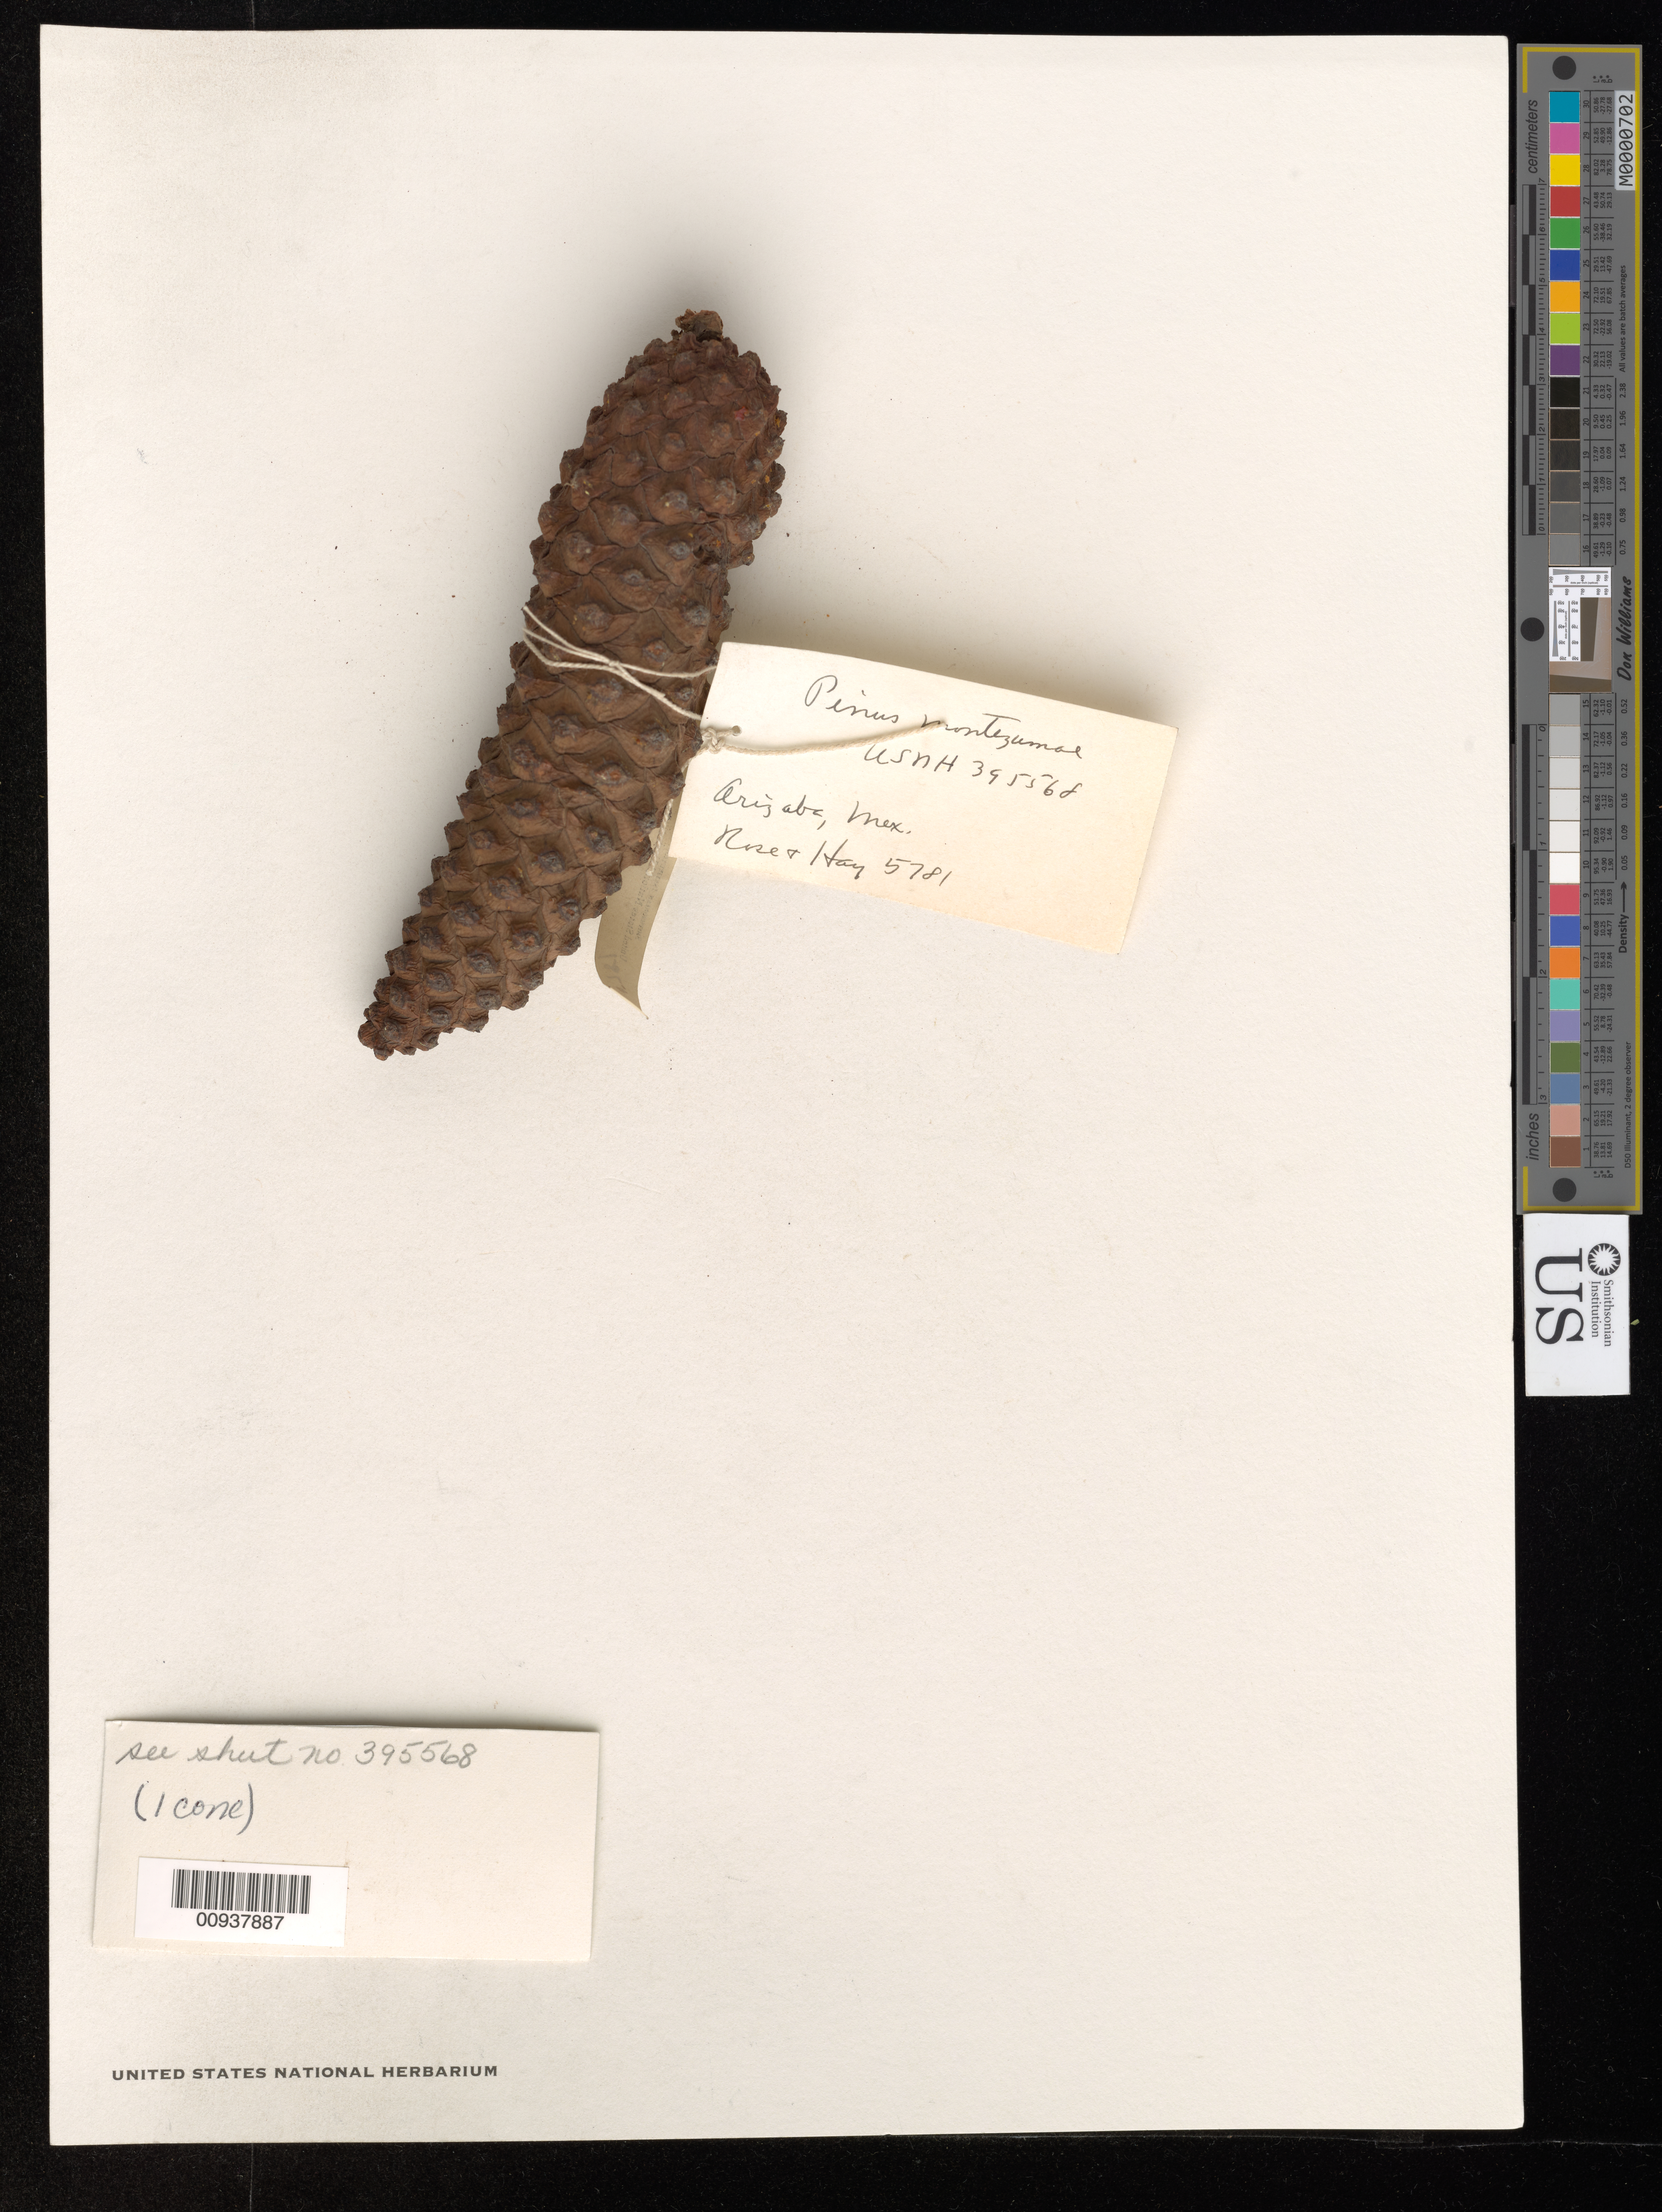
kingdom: Plantae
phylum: Tracheophyta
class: Pinopsida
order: Pinales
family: Pinaceae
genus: Pinus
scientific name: Pinus montezumae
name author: Lamb.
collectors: J. N. Rose & R. Hay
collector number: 5781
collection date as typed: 25 Jul 1901 to 26 Jul 1901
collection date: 1901-07-25/1901-07-26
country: Mexico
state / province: Veracruz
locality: Mount Orizaba.